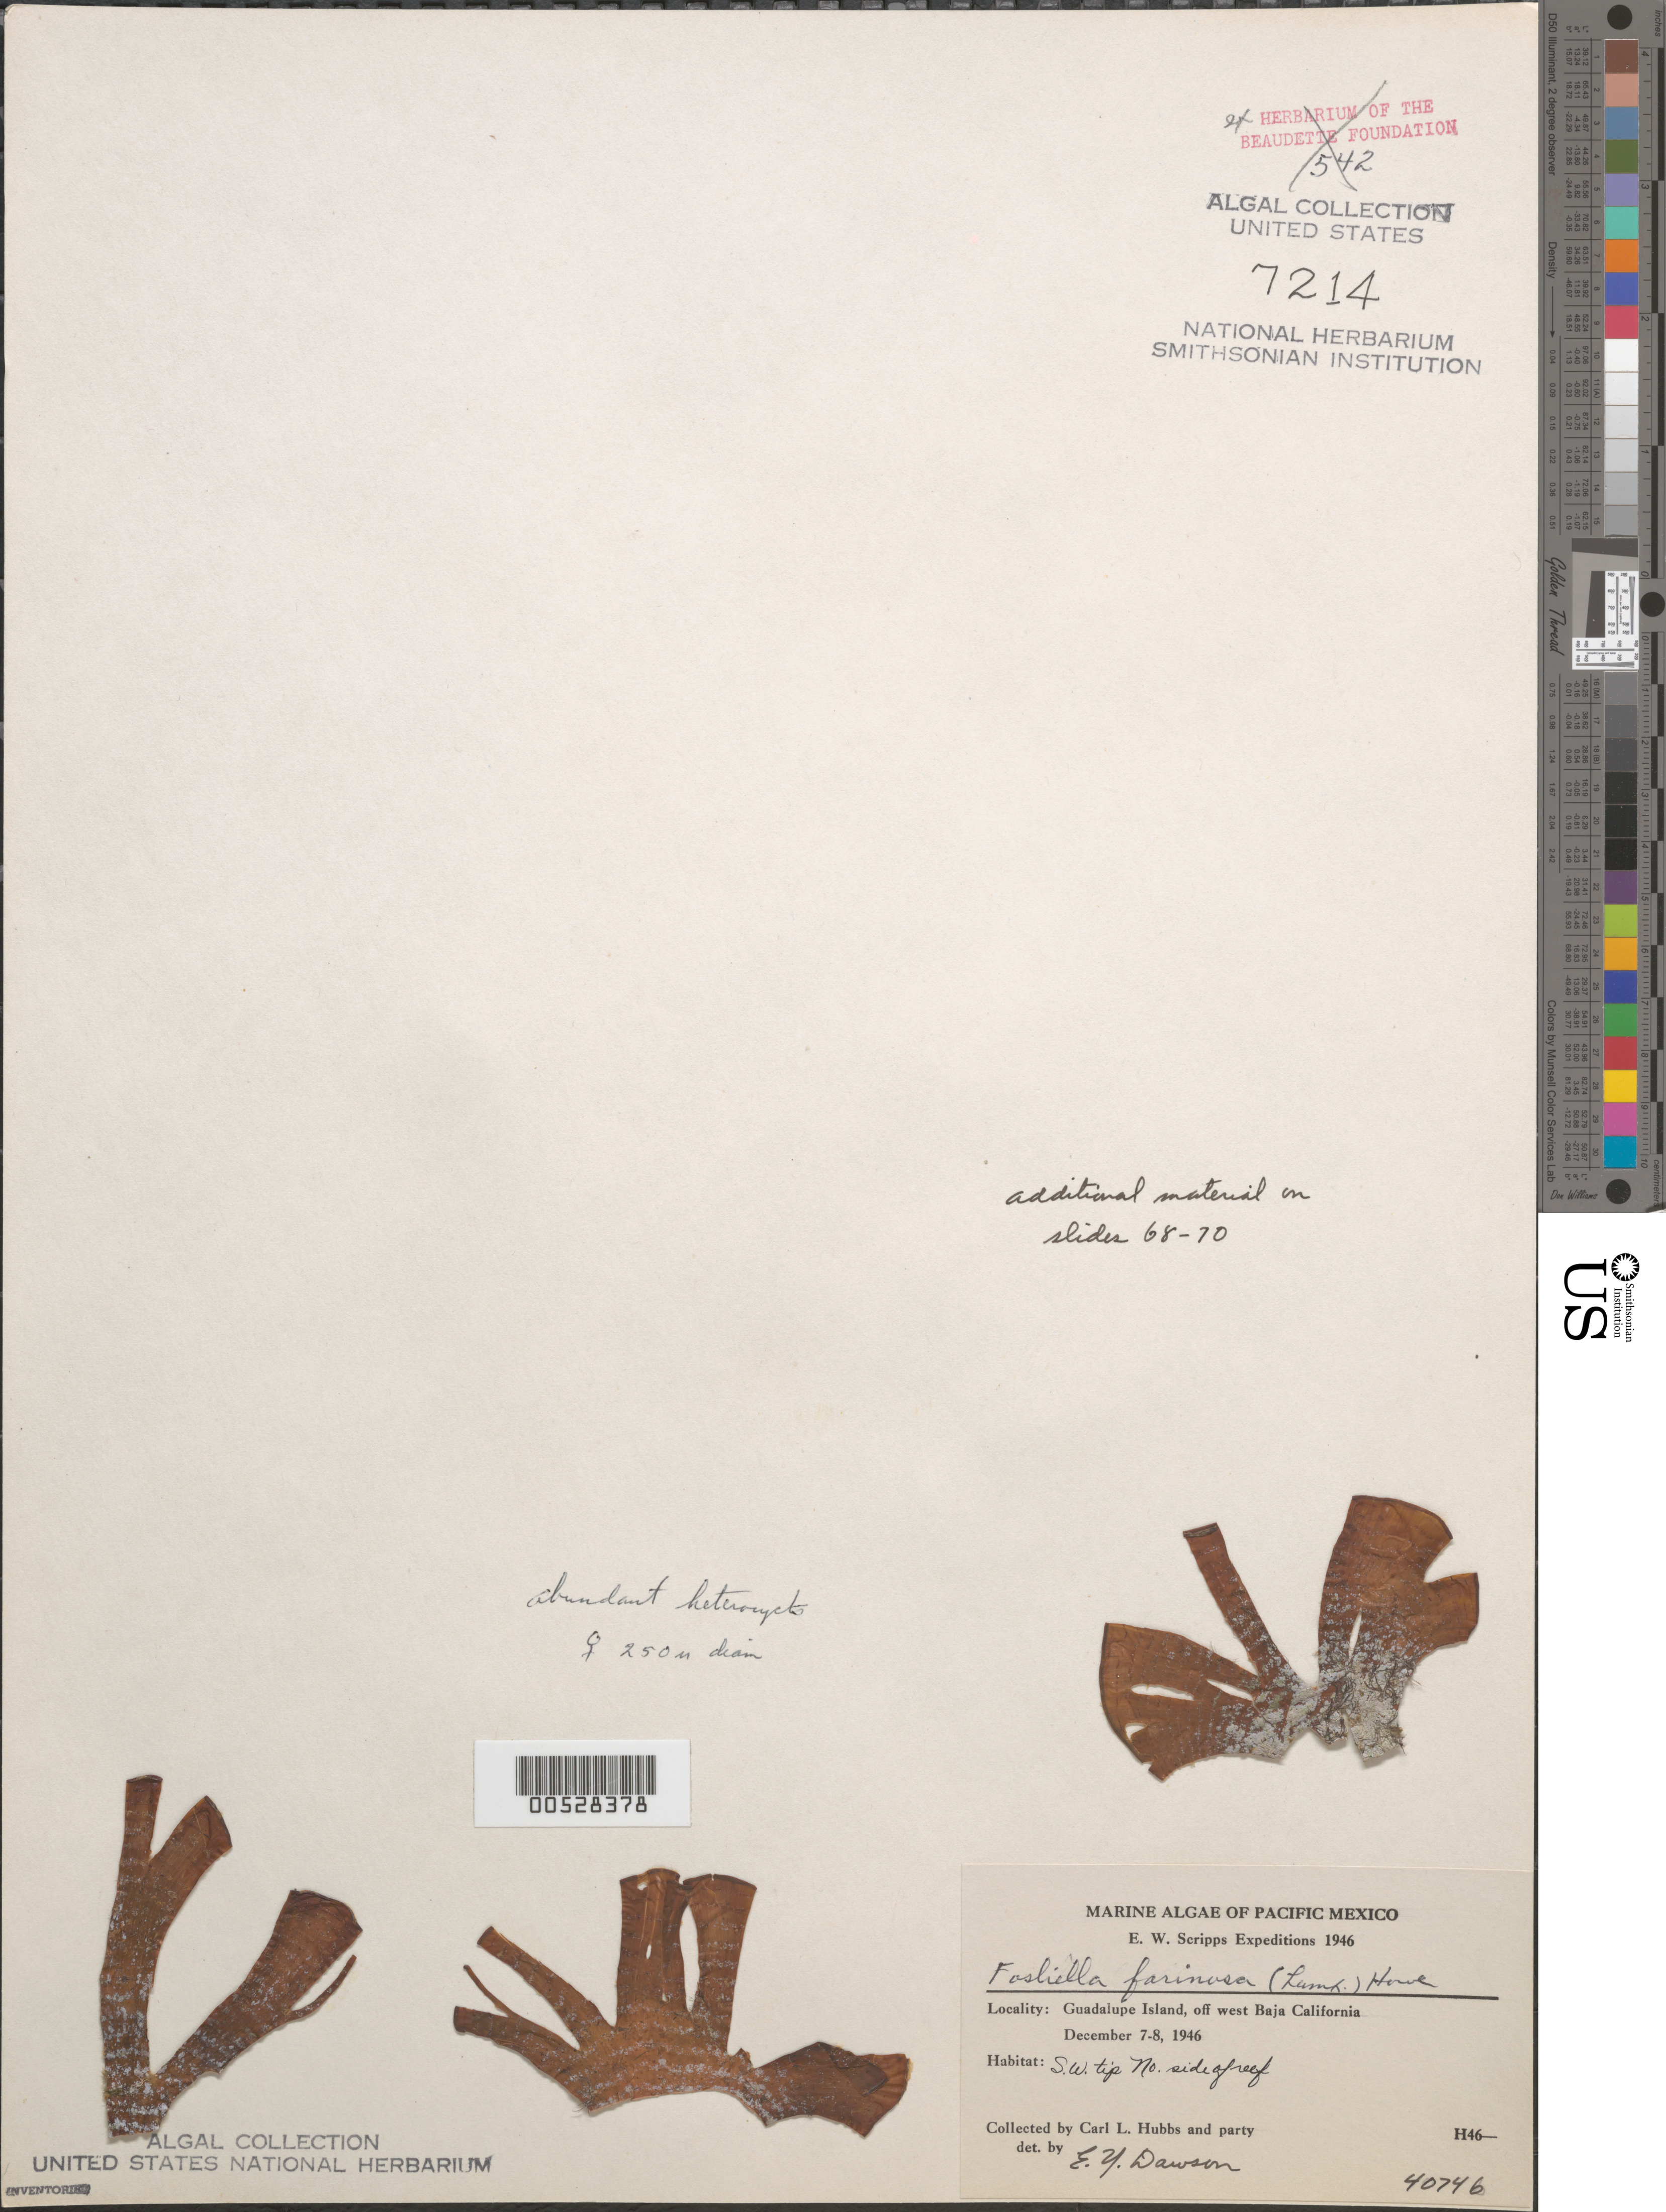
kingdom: Plantae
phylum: Rhodophyta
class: Florideophyceae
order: Corallinales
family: Hydrolithaceae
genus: Hydrolithon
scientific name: Hydrolithon farinosum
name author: (J.V.Lamouroux) Penrose & Y.M. Chamb.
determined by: Algae name updating Project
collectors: C. Hubbs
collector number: EYD 4074b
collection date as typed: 07 Dec 1946 to 08 Dec 1946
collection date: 1946-12-07/1946-12-08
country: Mexico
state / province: Baja California Norte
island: Isla Guadalupe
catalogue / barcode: US 7214